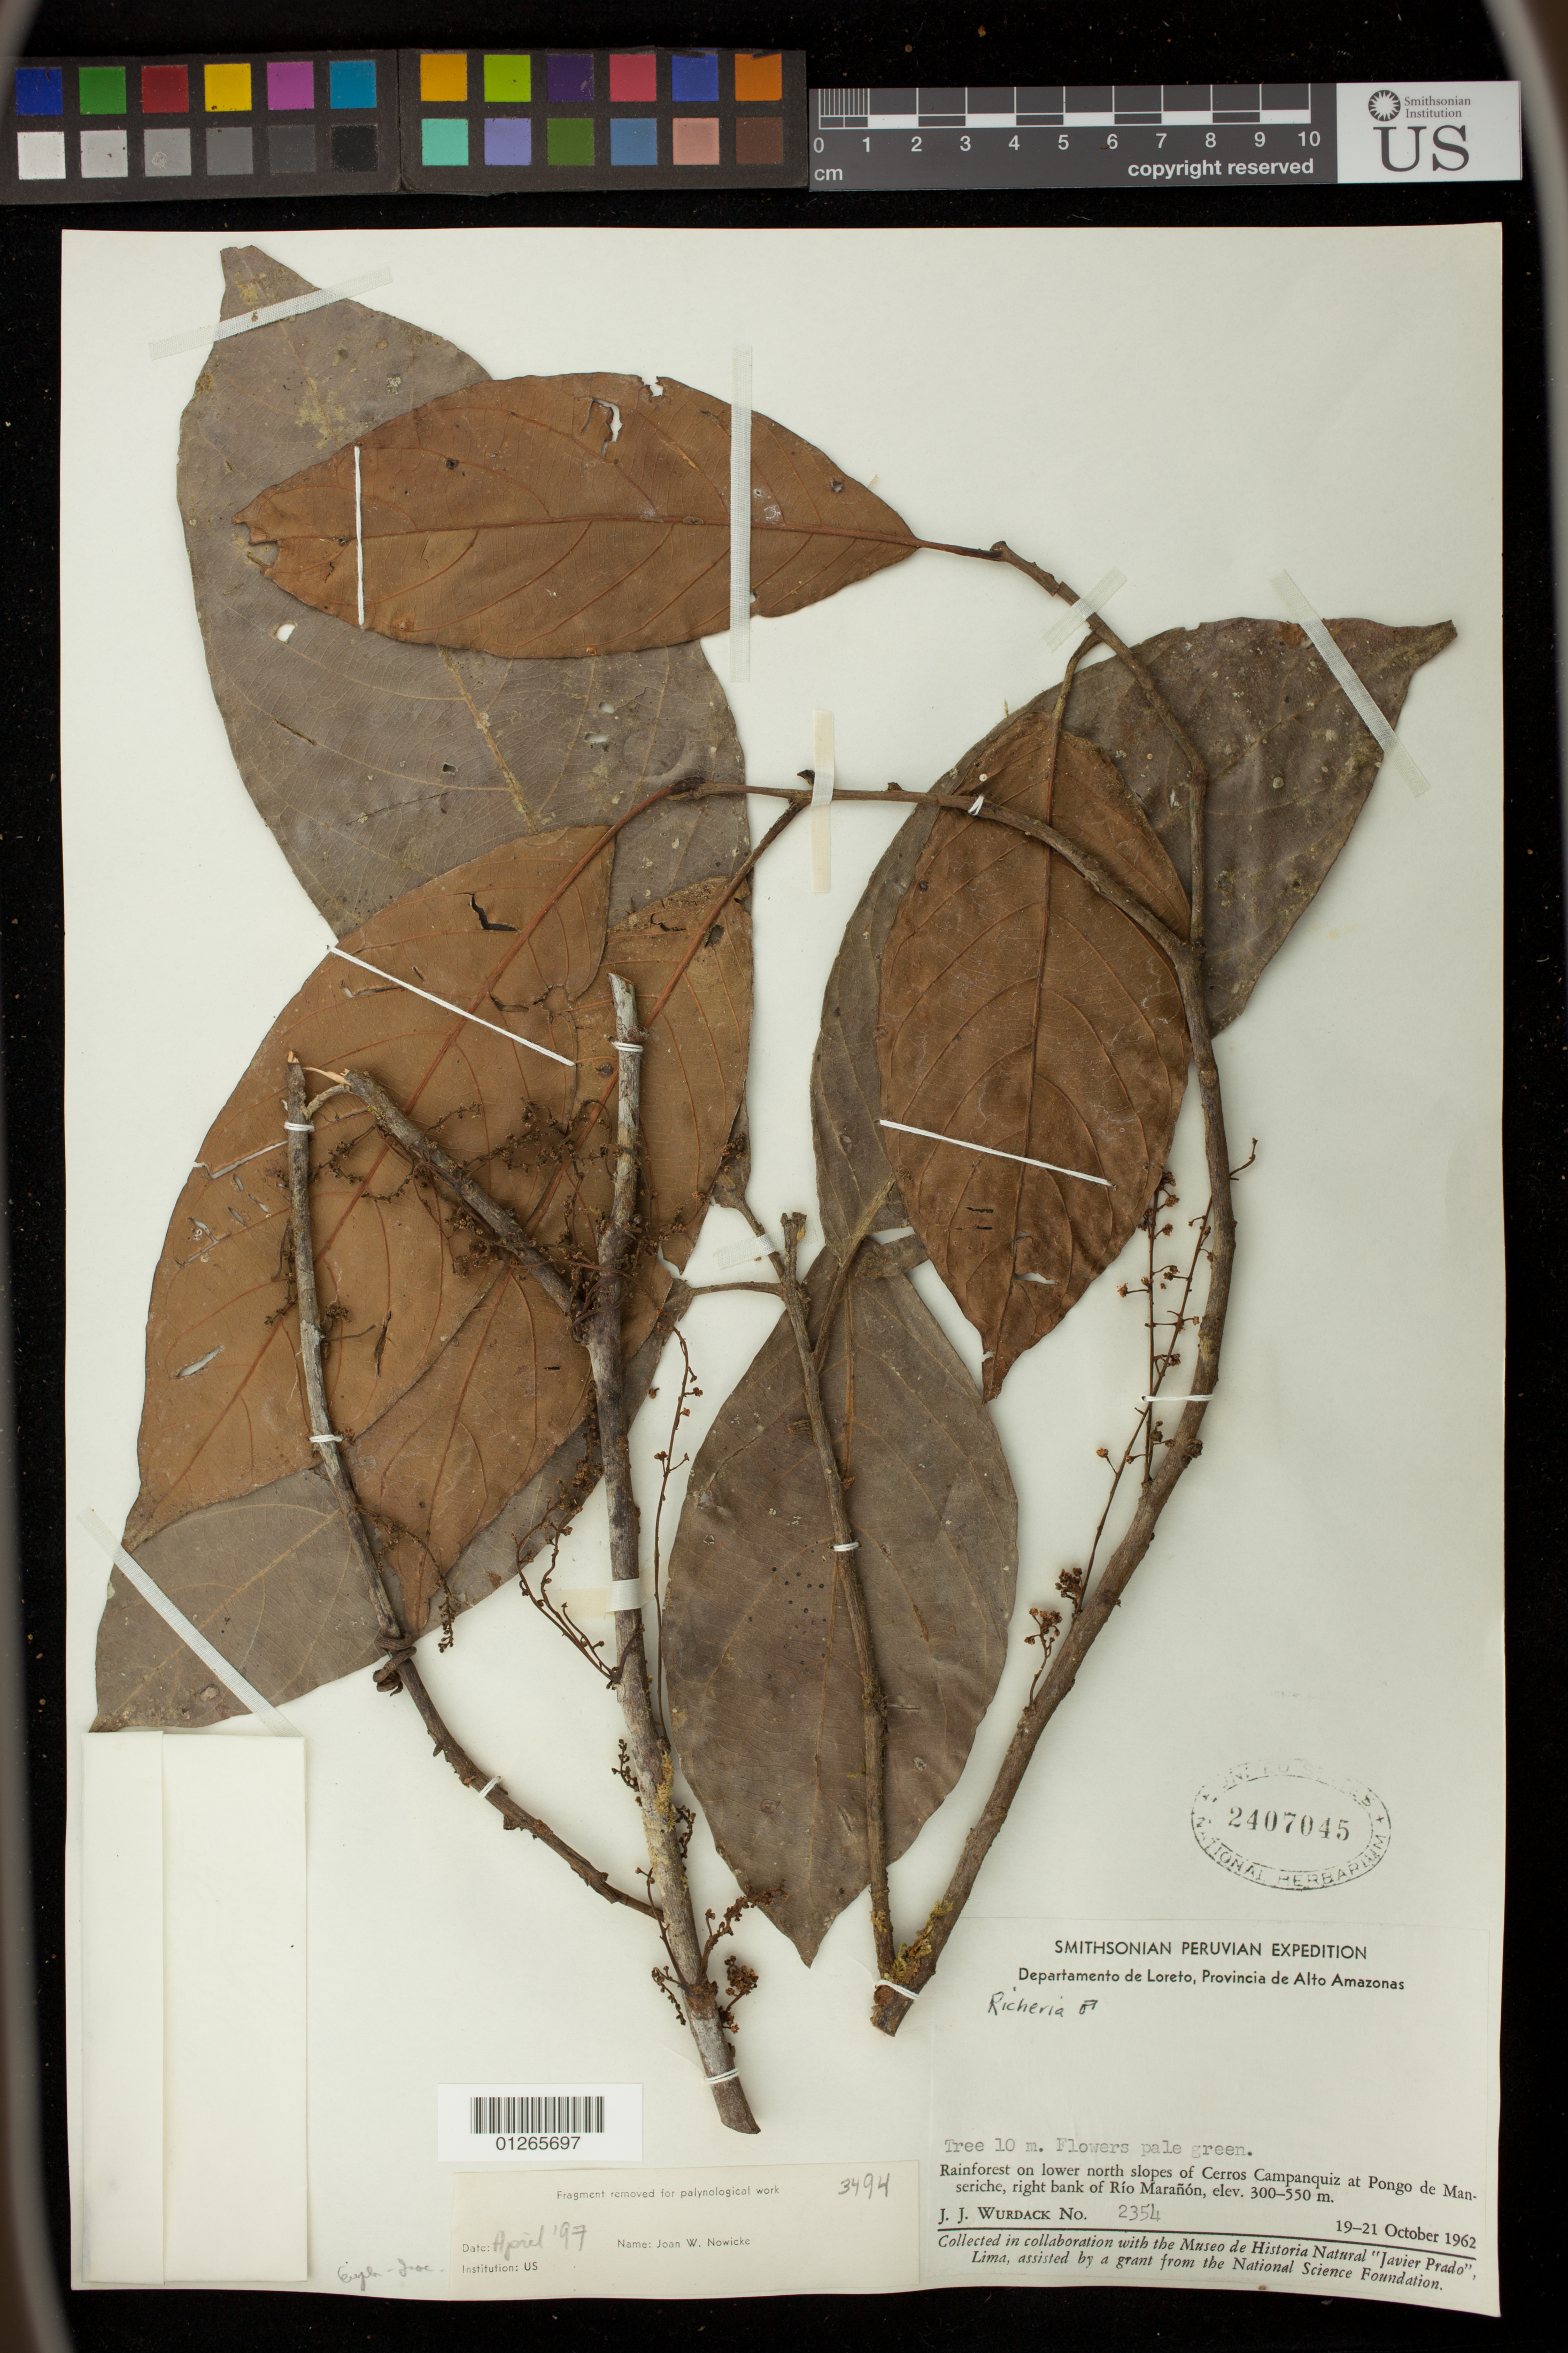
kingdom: Plantae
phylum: Tracheophyta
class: Magnoliopsida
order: Malpighiales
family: Phyllanthaceae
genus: Richeria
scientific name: Richeria sp.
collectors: J. J. Wurdack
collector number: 2354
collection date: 1962-10-19/1962-10-21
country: Peru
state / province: Loreto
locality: Richeria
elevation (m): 300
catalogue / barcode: US 2407045